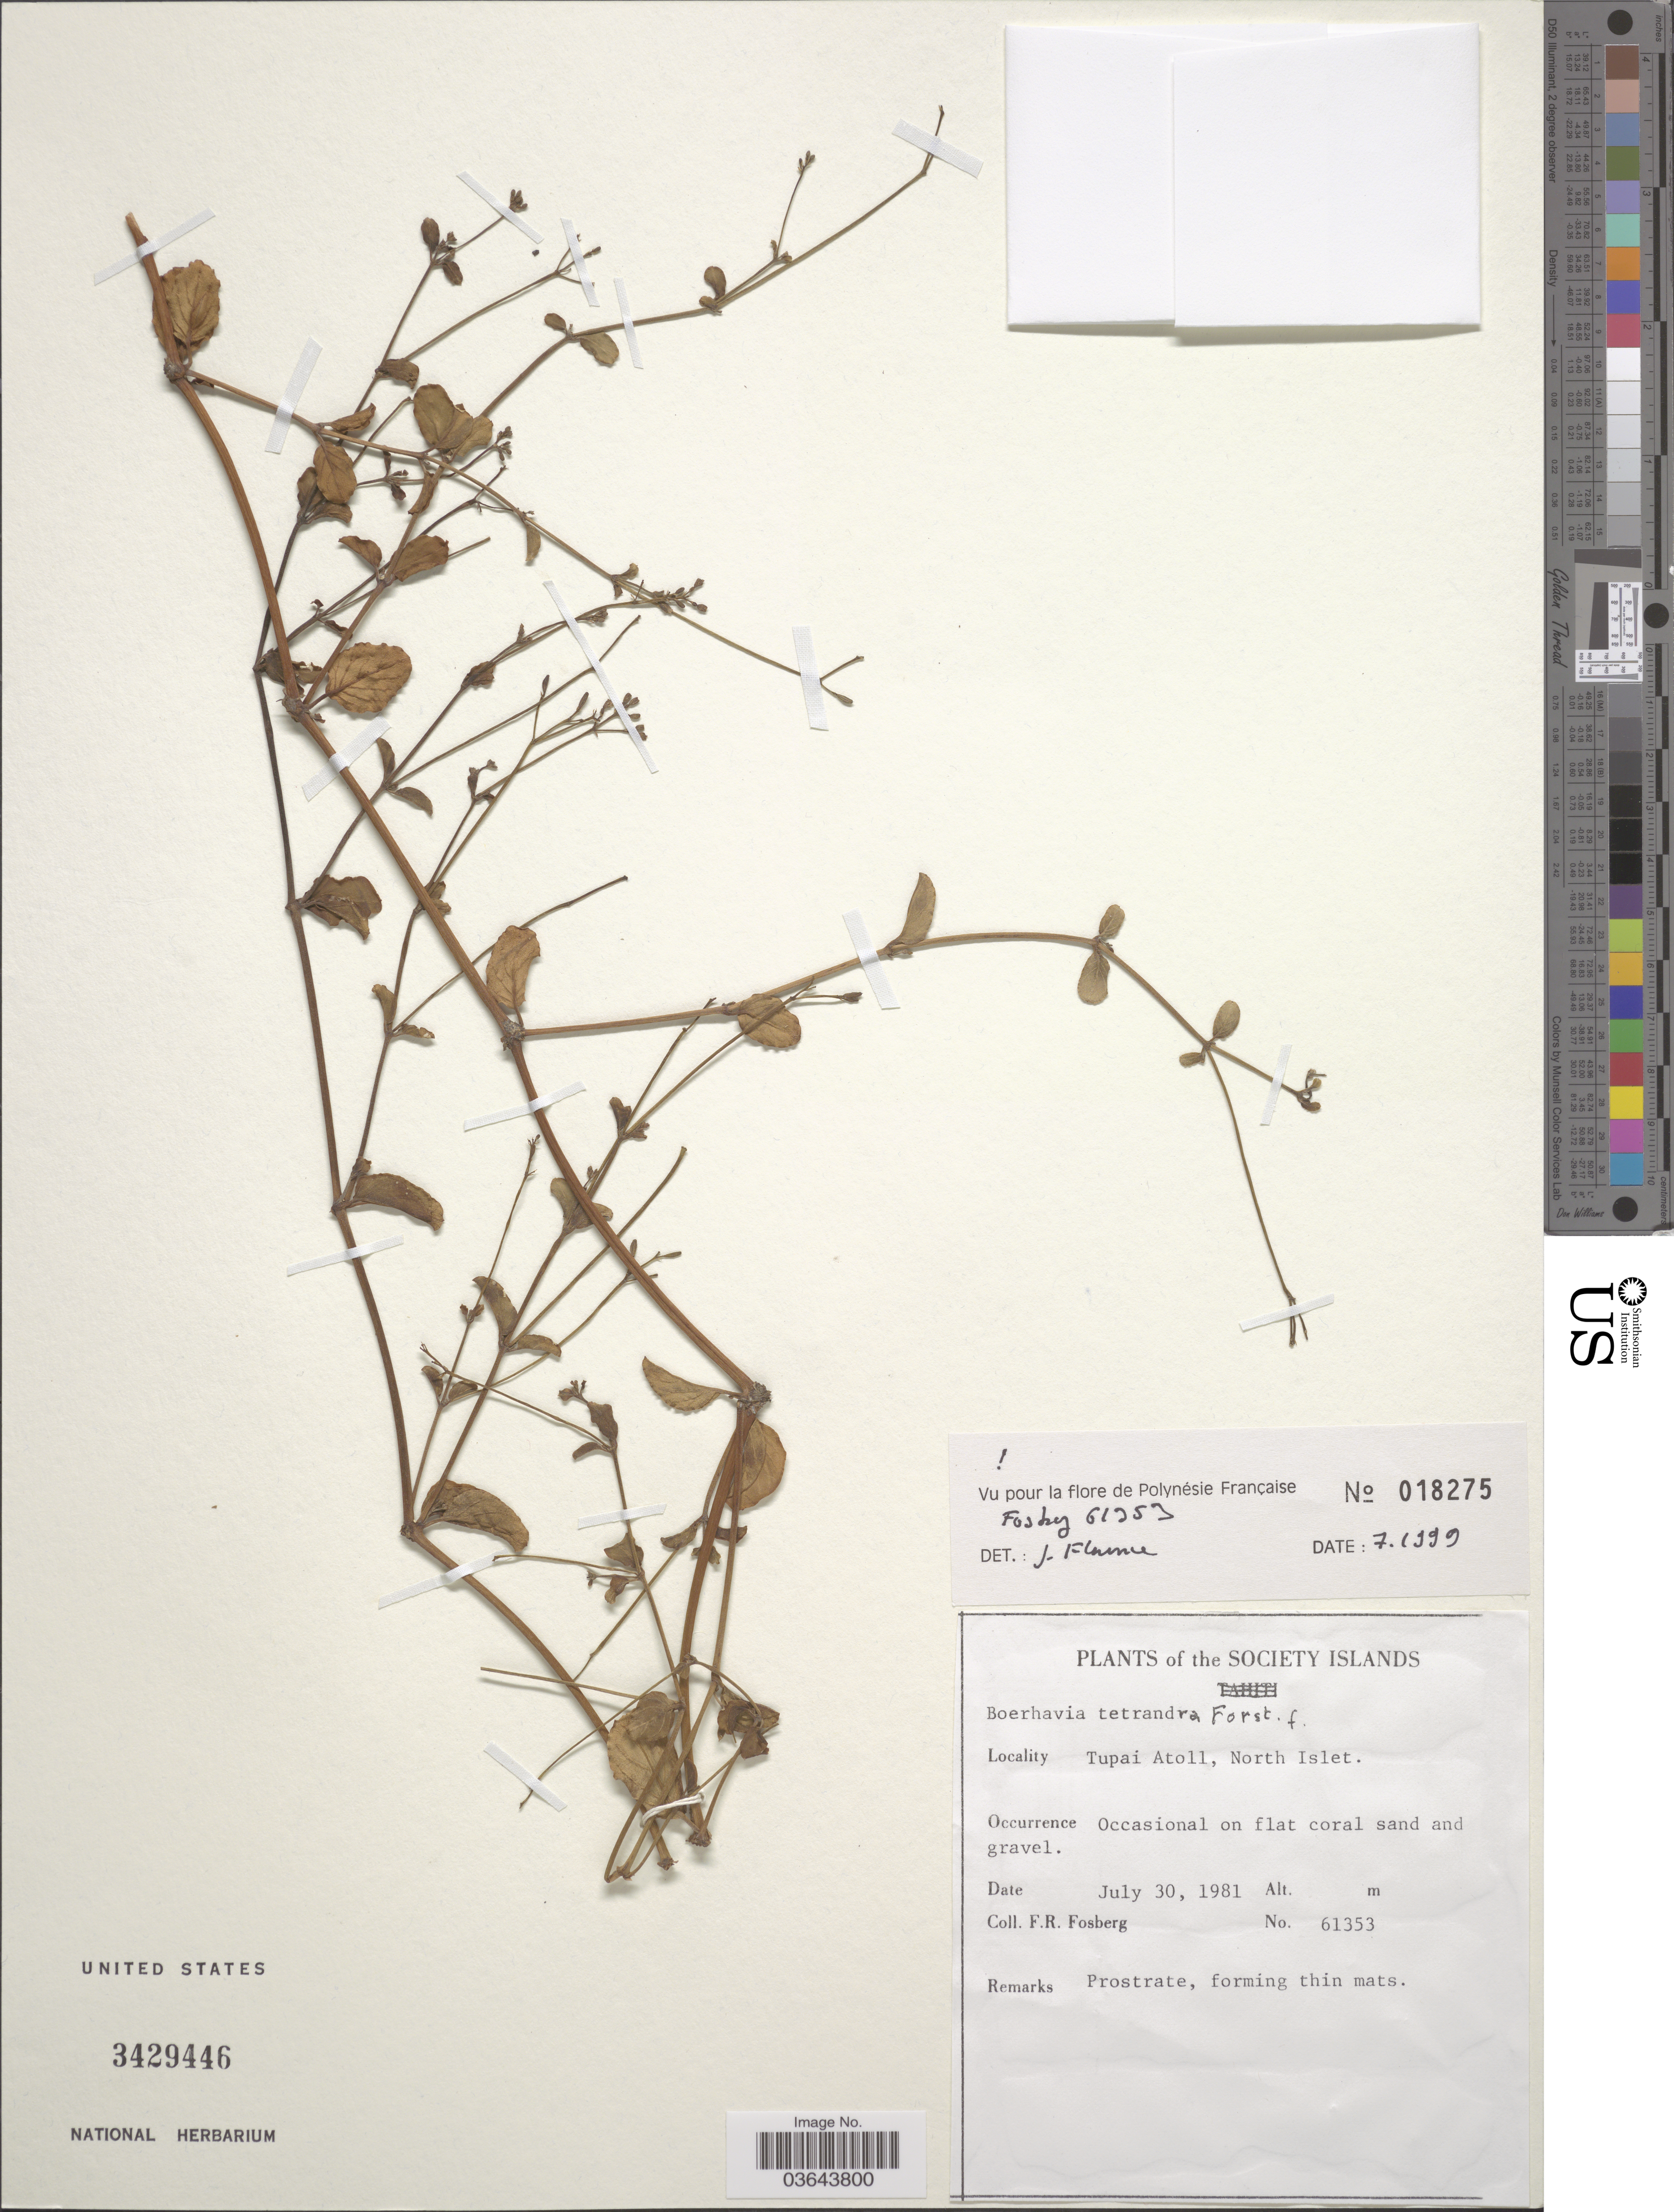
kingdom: Plantae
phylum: Tracheophyta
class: Magnoliopsida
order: Caryophyllales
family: Nyctaginaceae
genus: Boerhavia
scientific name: Boerhavia tetrandra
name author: G. Forst.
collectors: F. R. Fosberg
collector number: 61353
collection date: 1981-07-30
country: French Polynesia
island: Tupai Atoll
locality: Society Islands. Tupai Atoll, North Islet.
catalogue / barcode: US 3429446